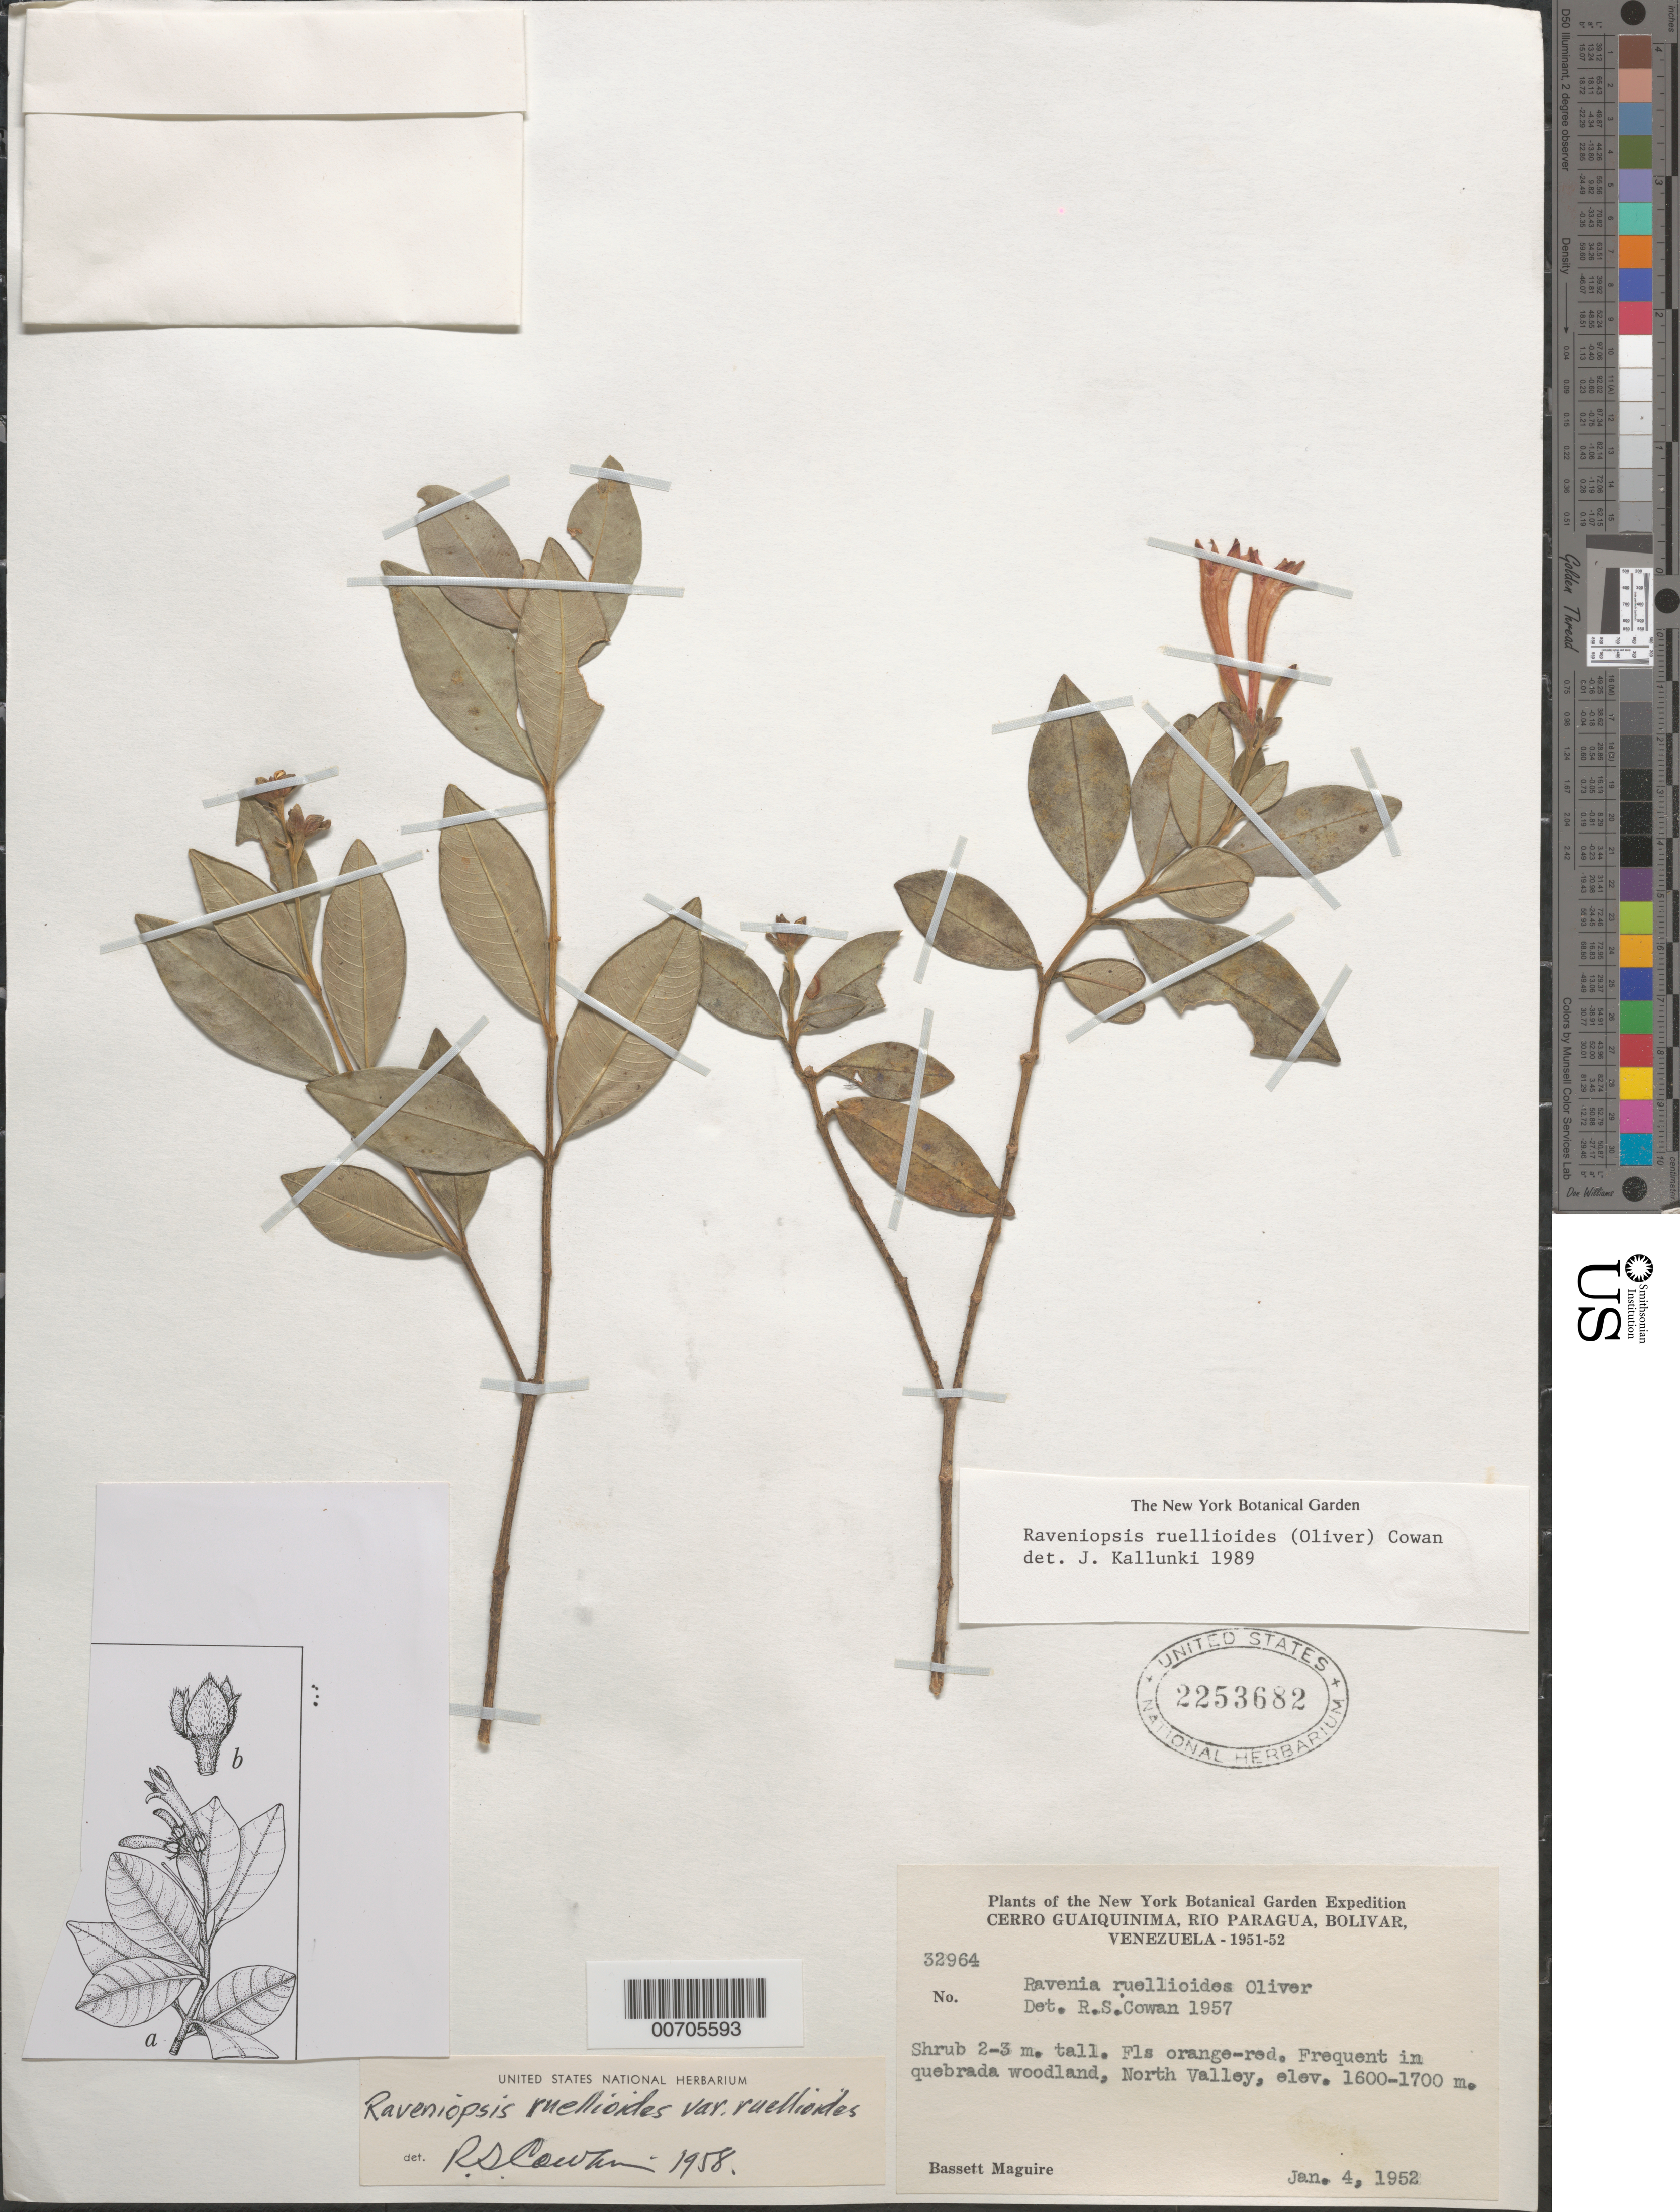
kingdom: Plantae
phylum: Tracheophyta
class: Magnoliopsida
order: Sapindales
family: Rutaceae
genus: Raveniopsis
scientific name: Raveniopsis ruellioides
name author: (Oliv.) R.S. Cowan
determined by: Kallunki, Jacquelyn A.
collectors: B. Maguire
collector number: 32964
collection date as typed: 4-Jan-52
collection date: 1952-01-04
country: Venezuela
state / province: Bolívar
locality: Cerro Guaiquinima, Río Paragua, "North Valley"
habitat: Quebrada woodland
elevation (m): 1600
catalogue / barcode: US 2253682